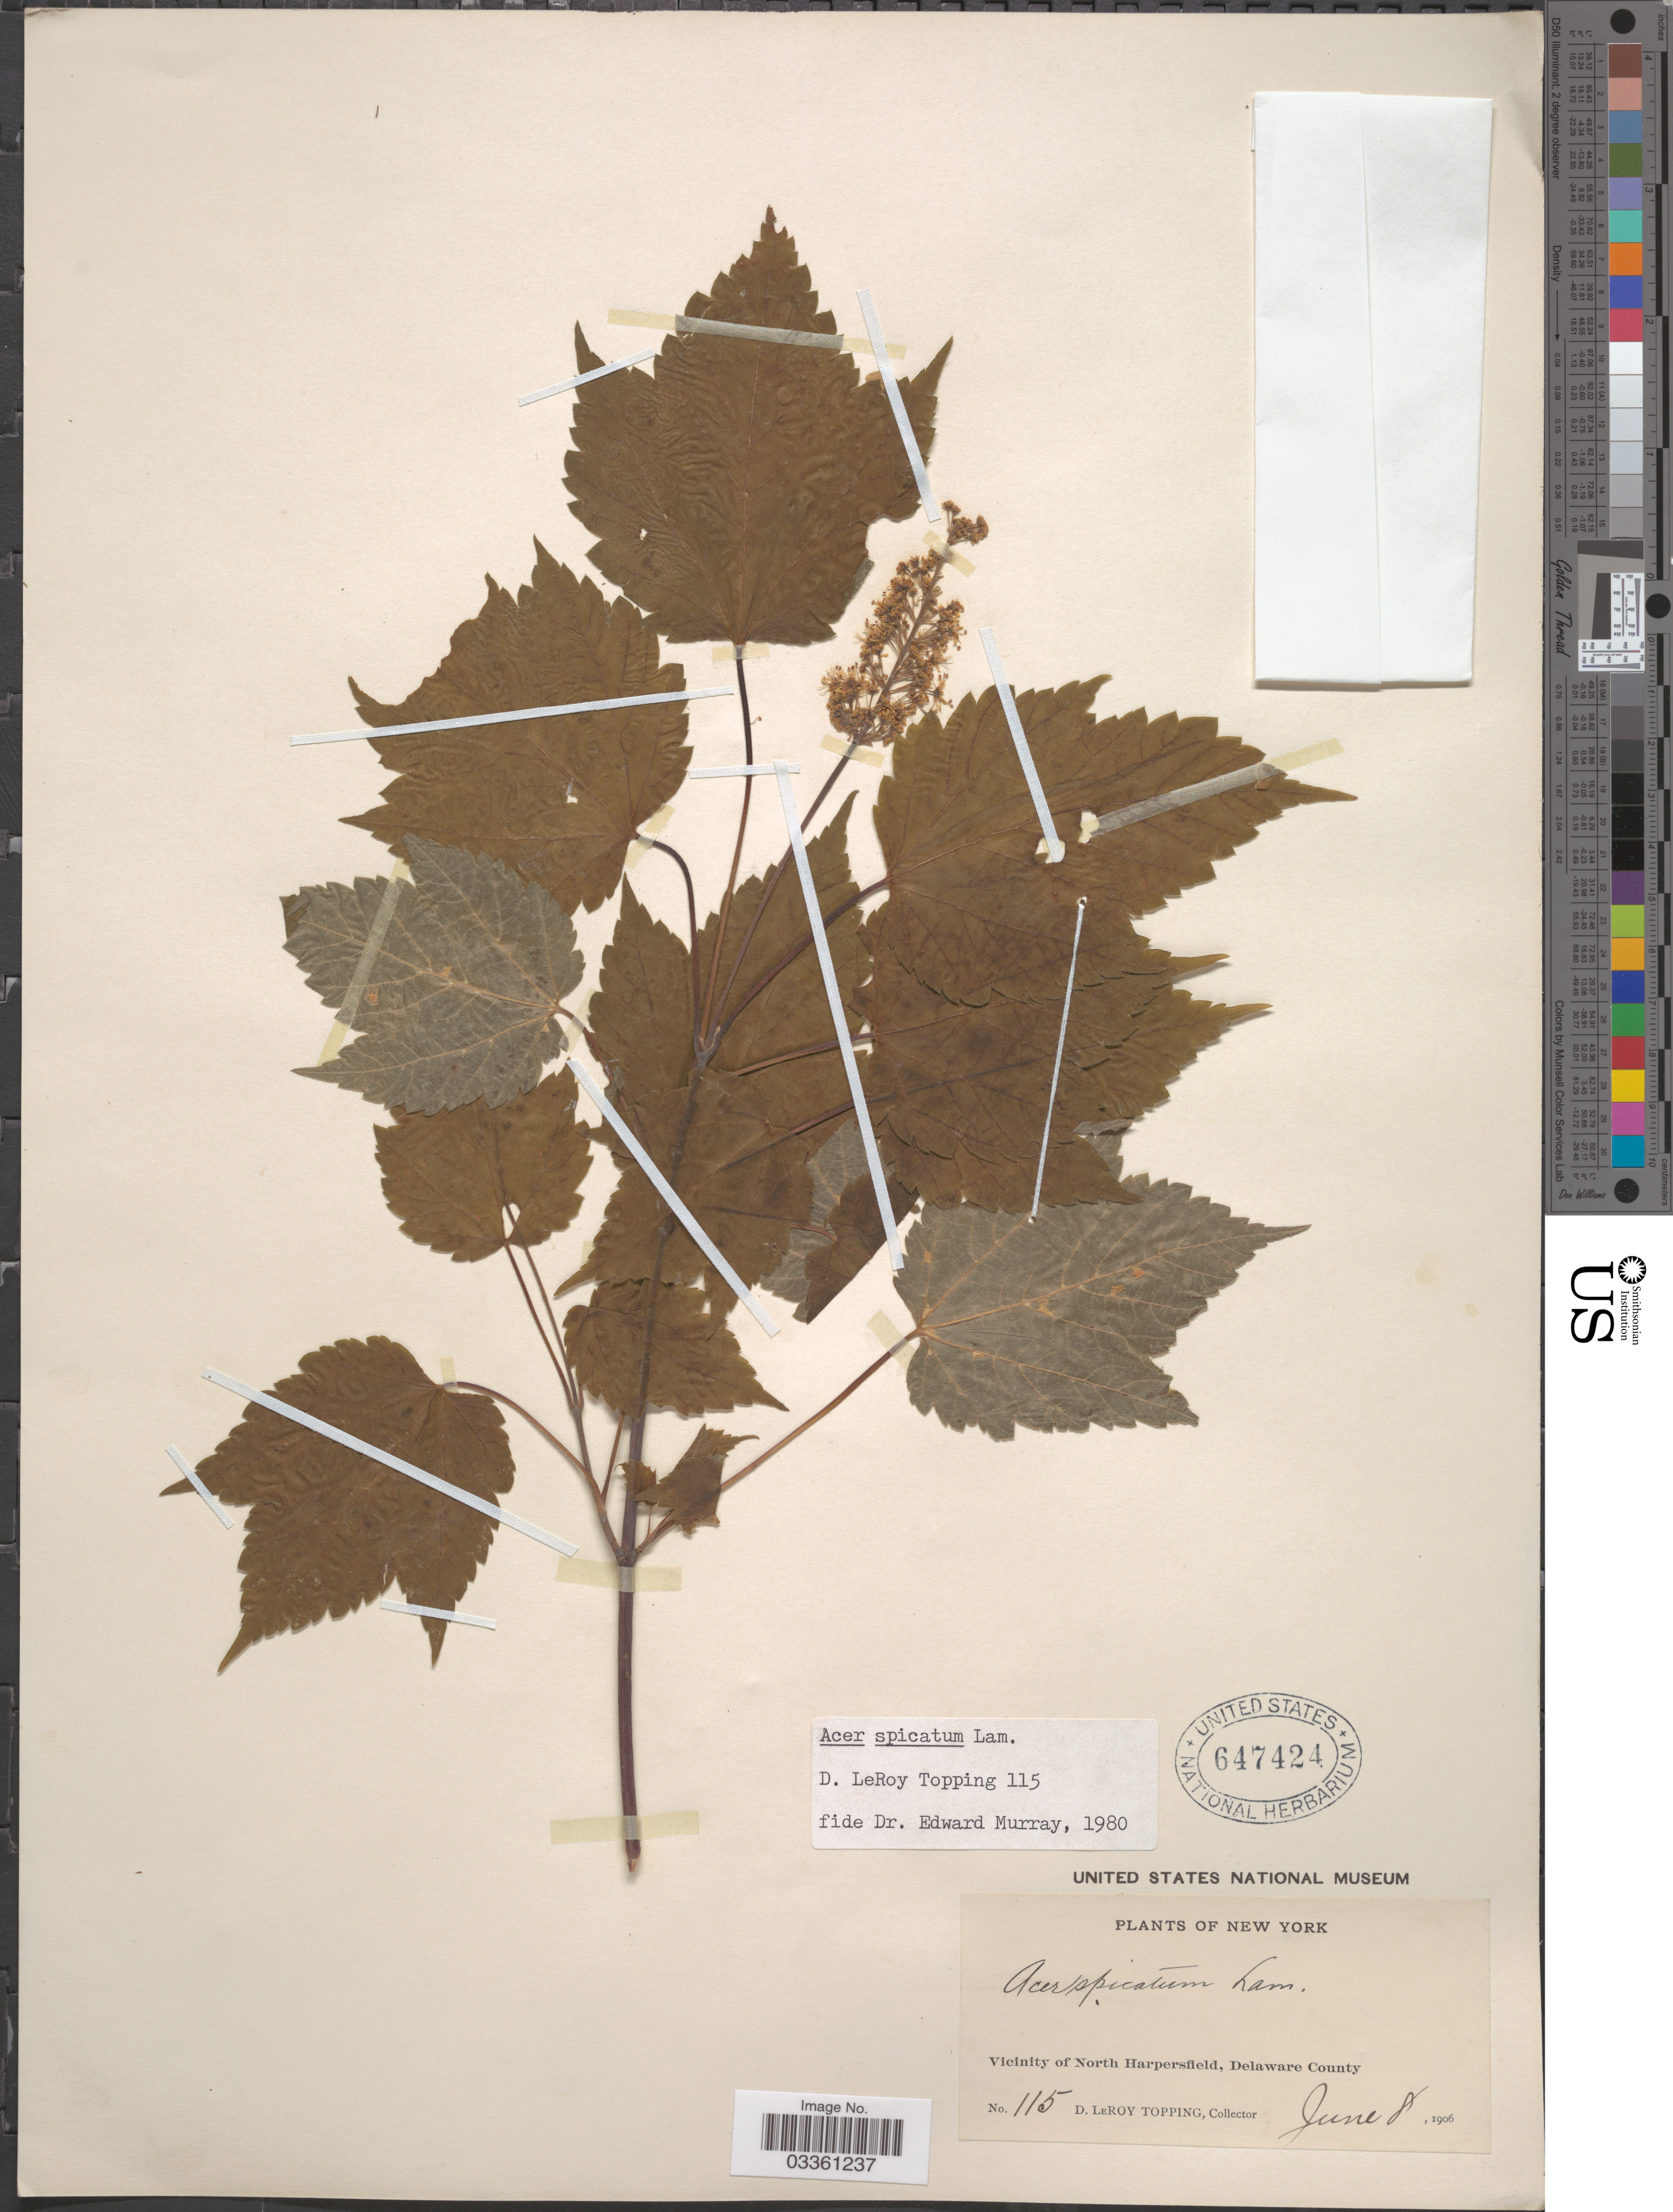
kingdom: Plantae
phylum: Tracheophyta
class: Magnoliopsida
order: Sapindales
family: Sapindaceae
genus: Acer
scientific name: Acer spicatum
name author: Lam.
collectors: D. L. Topping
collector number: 115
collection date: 1906-06-08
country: United States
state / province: New York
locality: Vicinity of North Harpersfield, Delaware County.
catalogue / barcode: US 647424